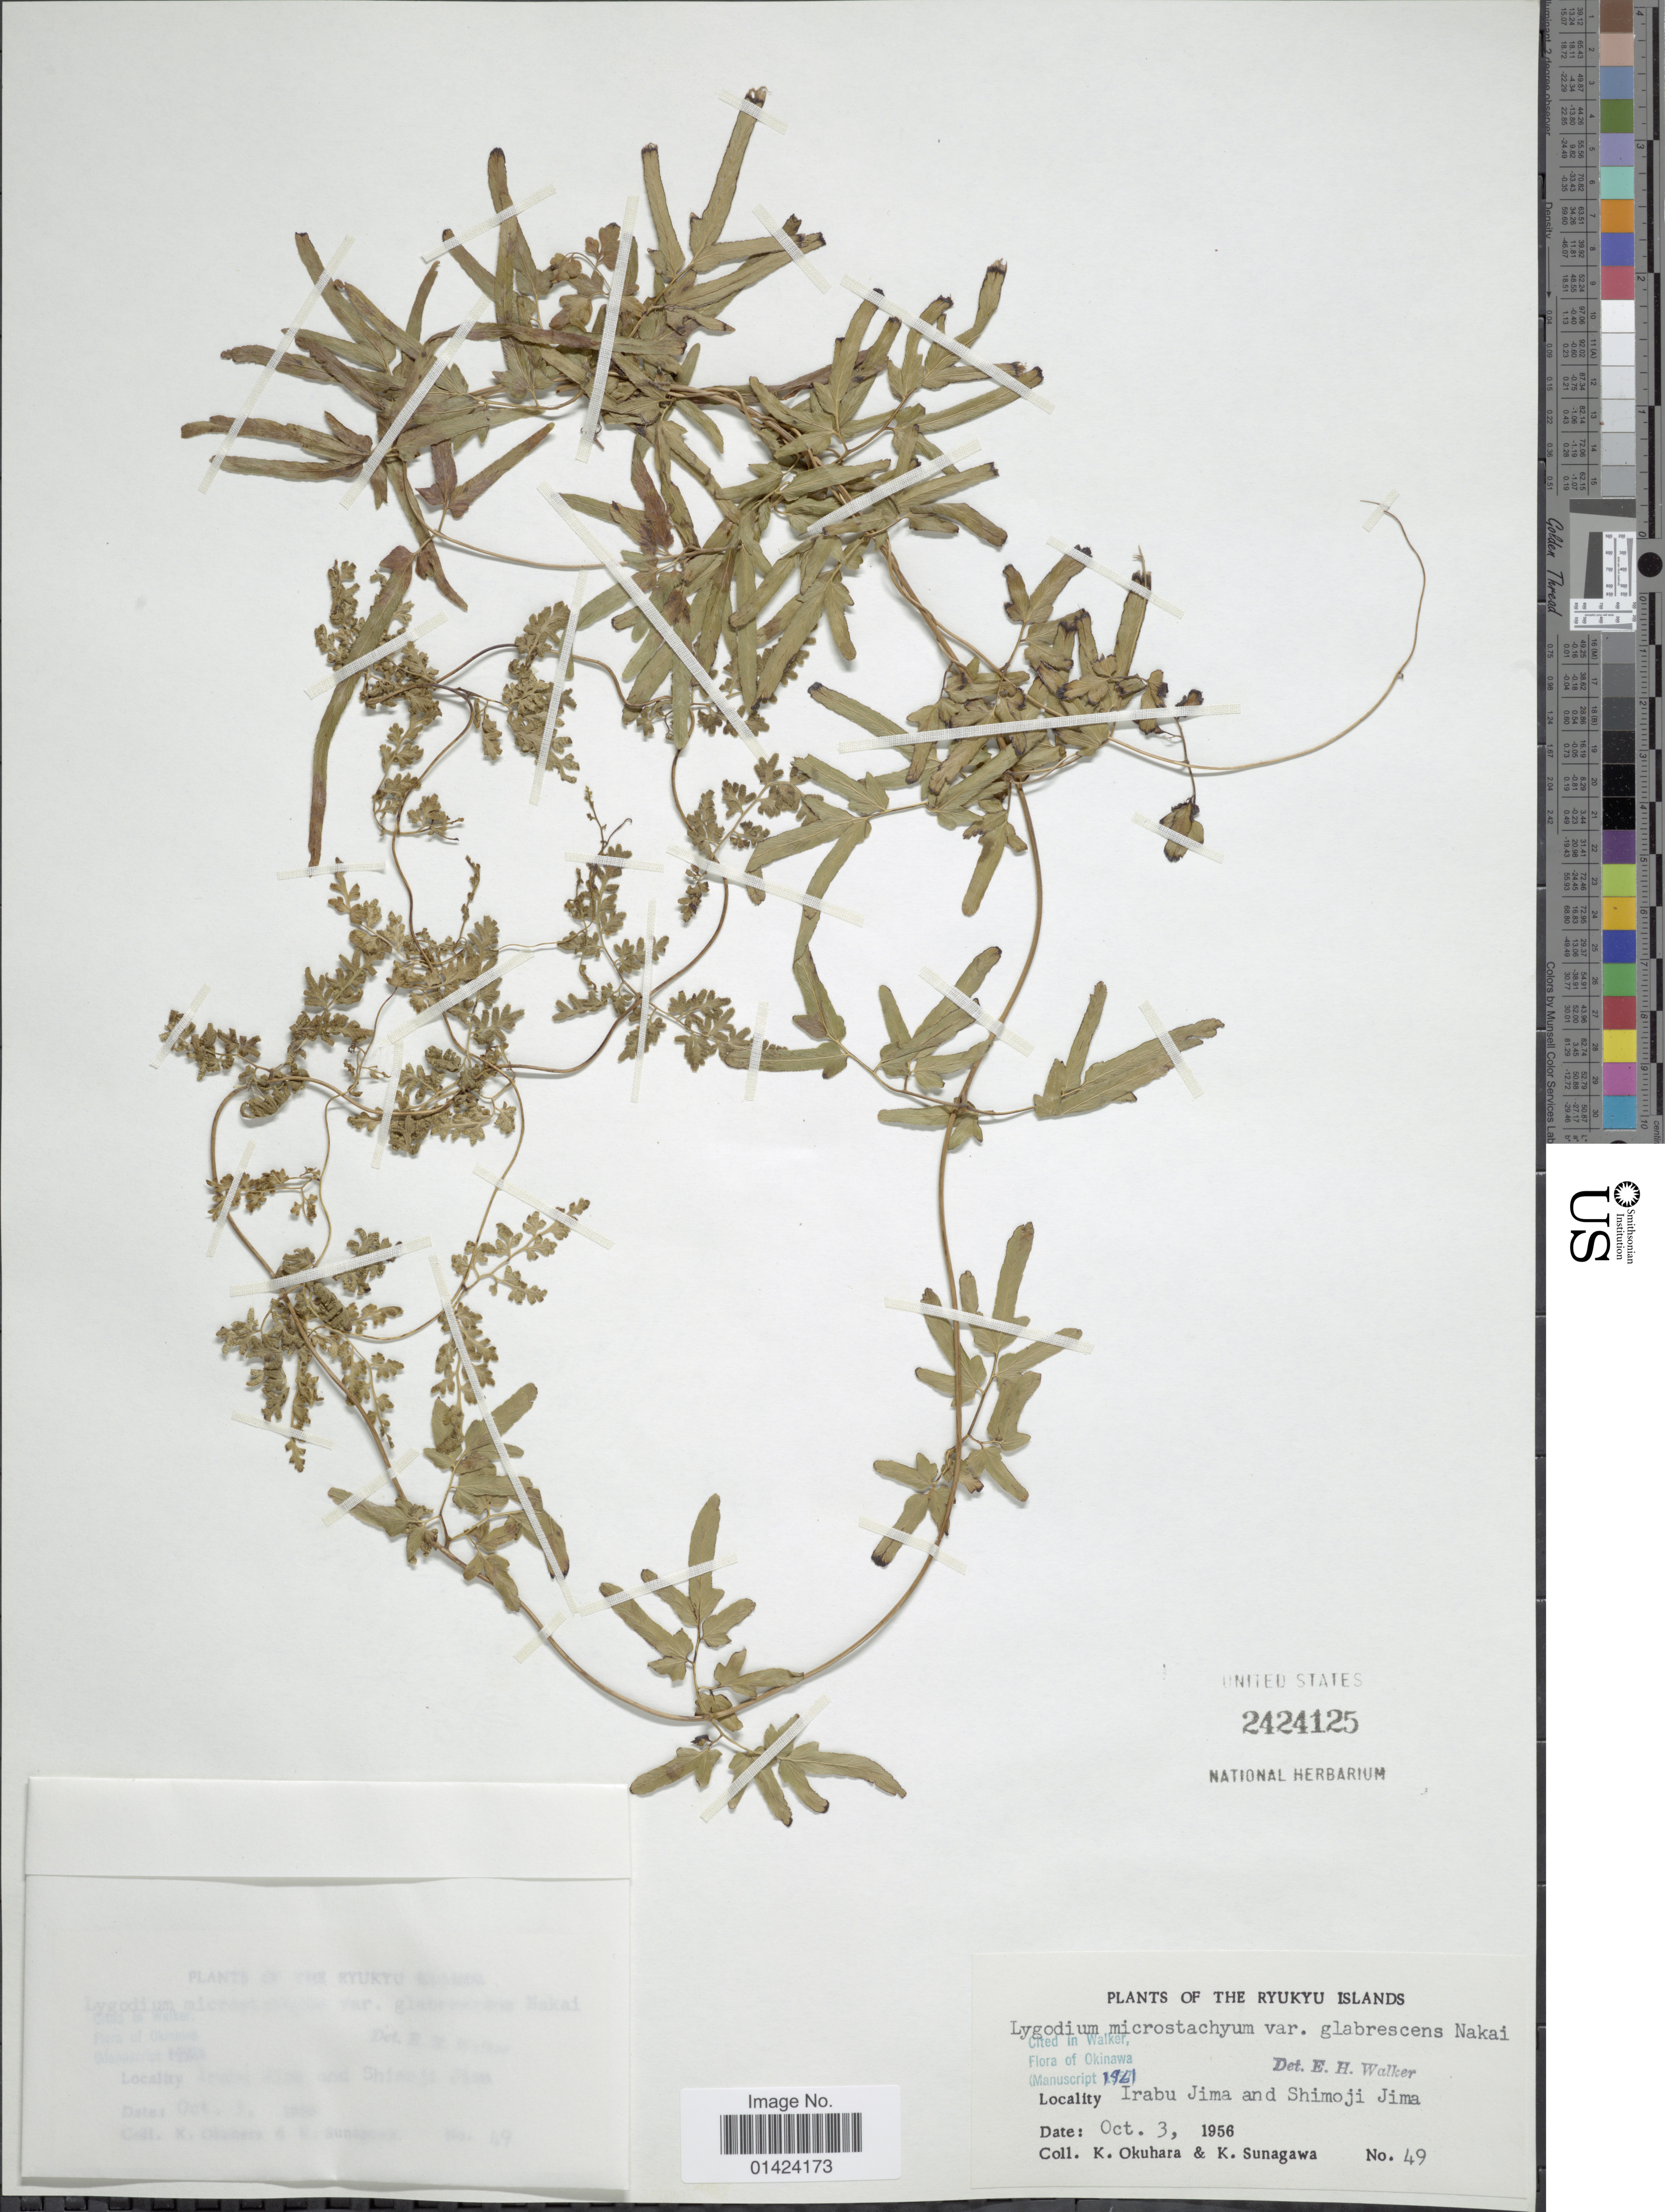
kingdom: Plantae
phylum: Tracheophyta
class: Polypodiopsida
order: Schizaeales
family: Lygodiaceae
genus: Lygodium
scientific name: Lygodium japonicum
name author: (Thunb.) Sw.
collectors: K. Okuhara & K. Sunagawa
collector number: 49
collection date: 1956-10-03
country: Japan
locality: Ryukyu Islands, Irabu Jima and Shimoji Jima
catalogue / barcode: US 2424125